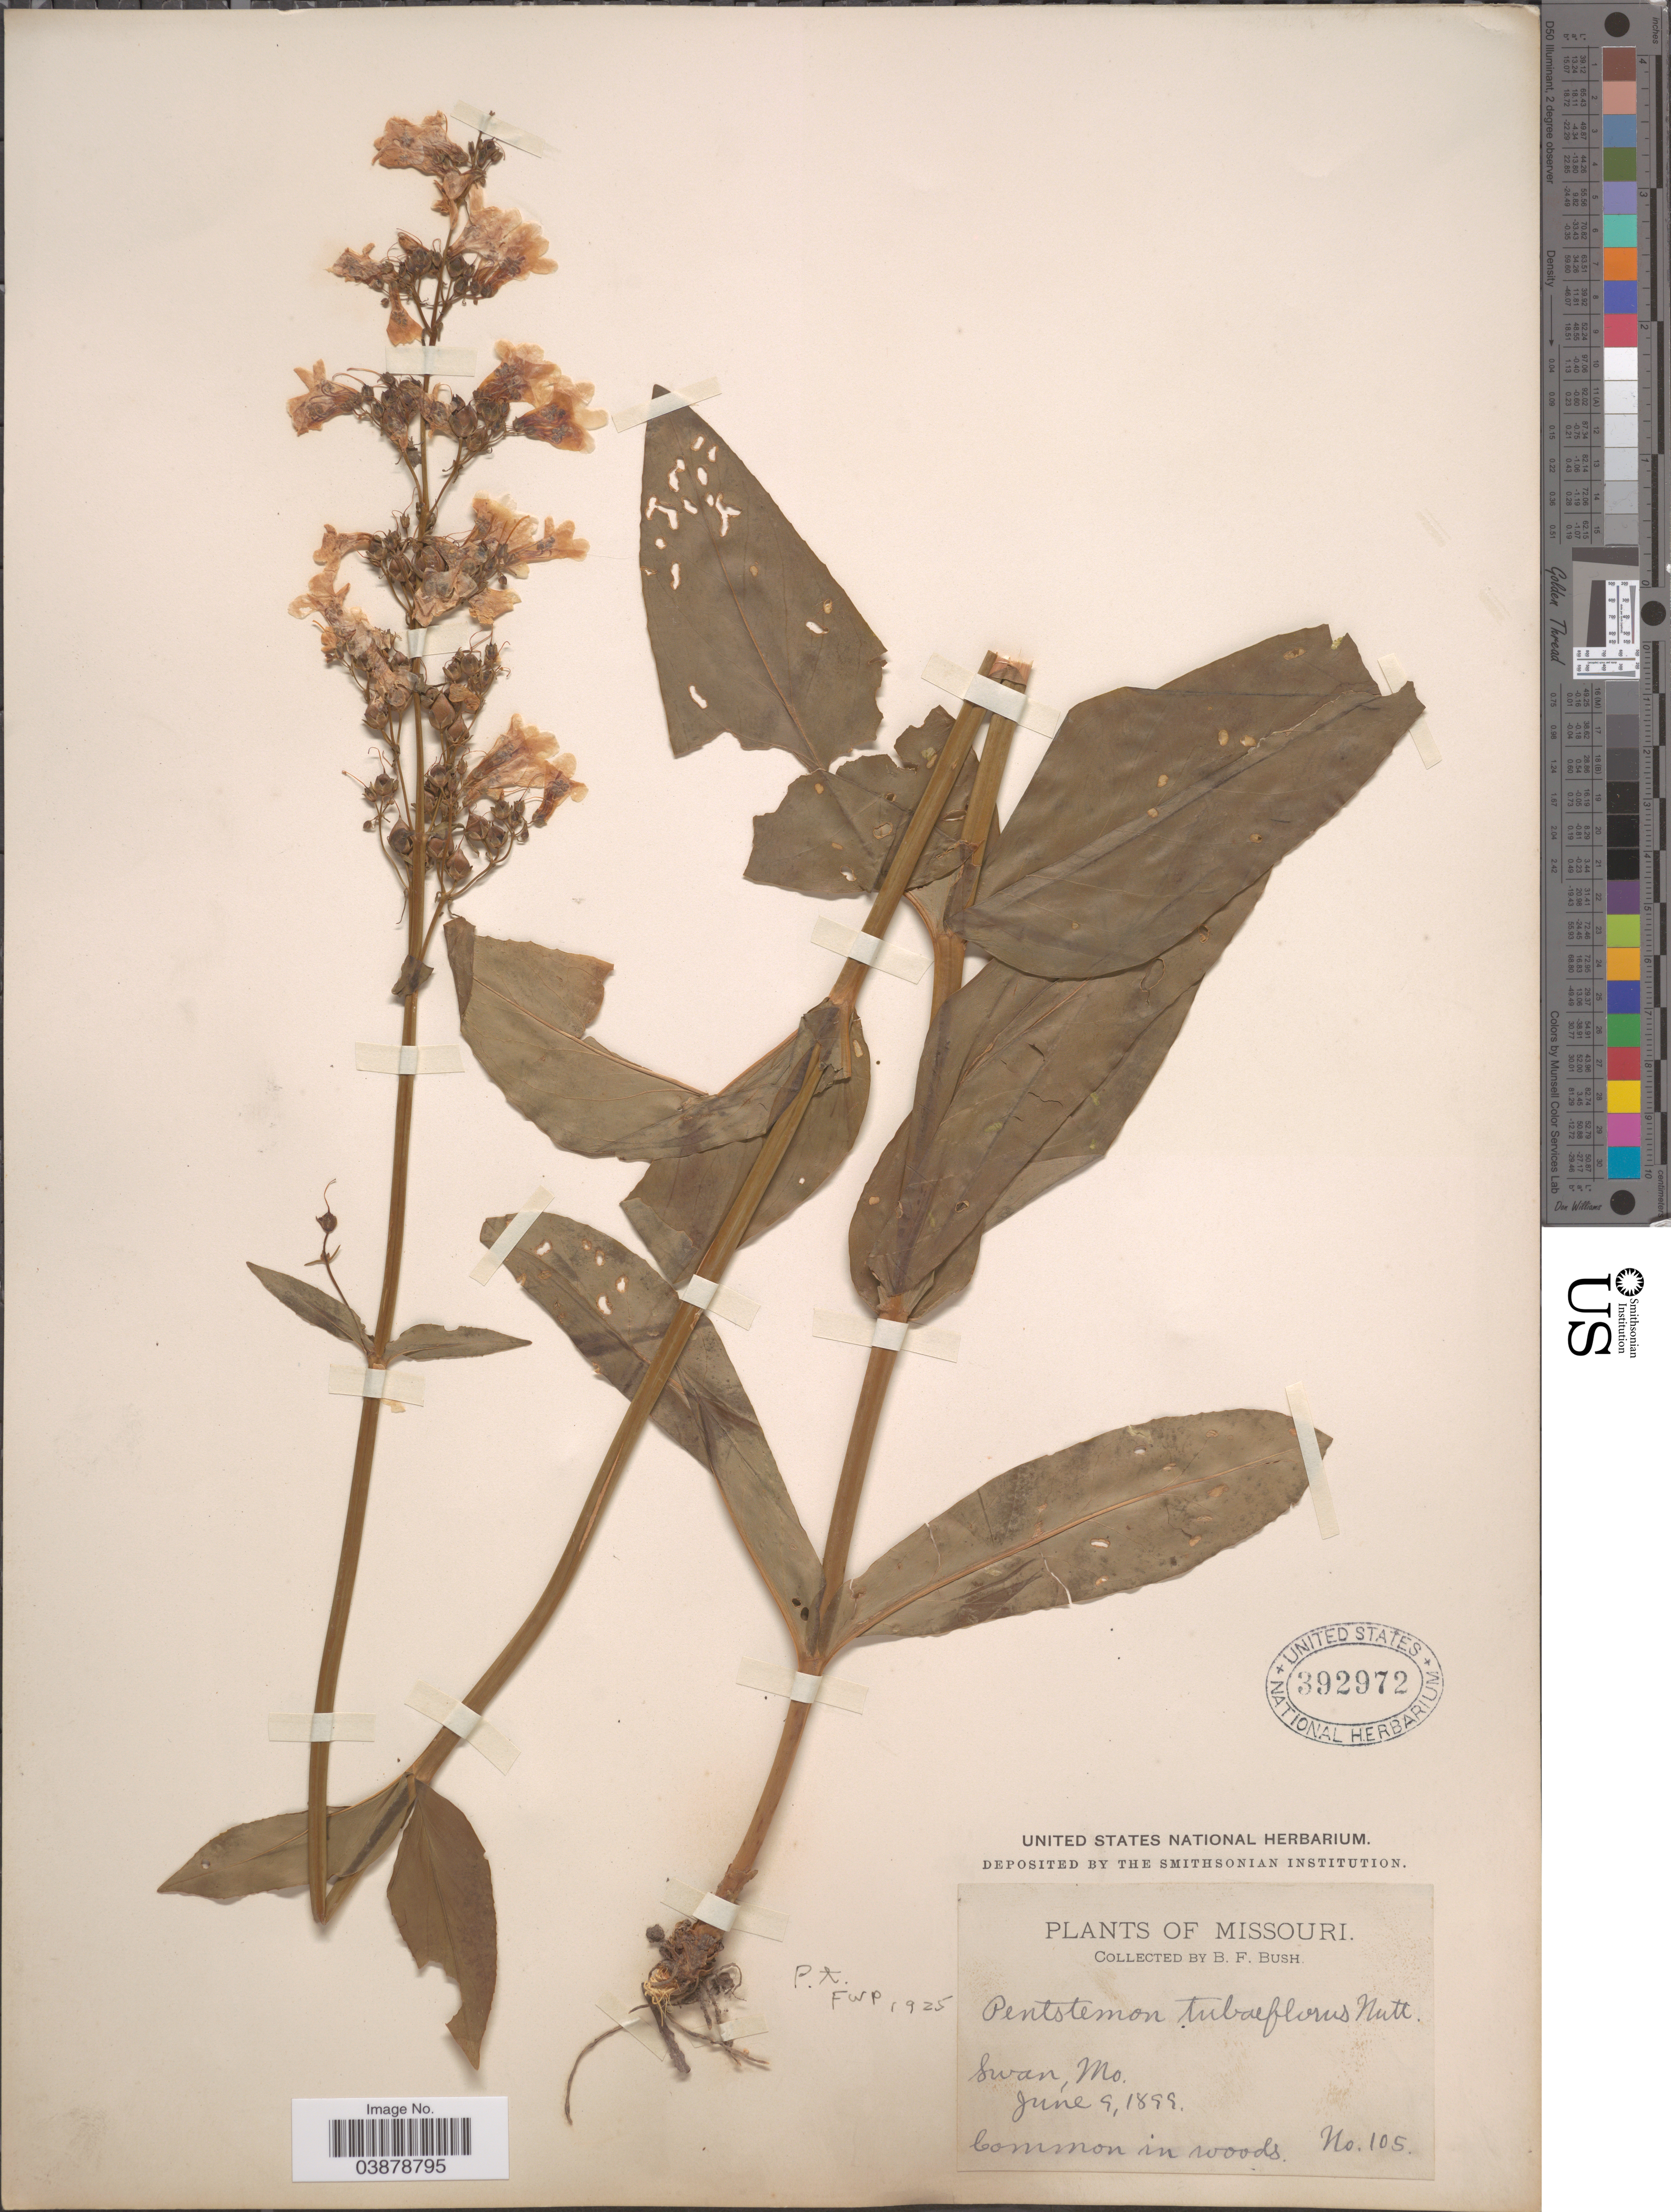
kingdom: Plantae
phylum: Tracheophyta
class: Magnoliopsida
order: Lamiales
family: Plantaginaceae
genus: Penstemon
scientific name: Penstemon tubaeflorus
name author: Nutt.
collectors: B. F. Bush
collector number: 105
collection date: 1899-06-09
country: United States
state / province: Missouri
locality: Swan.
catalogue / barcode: US 392972